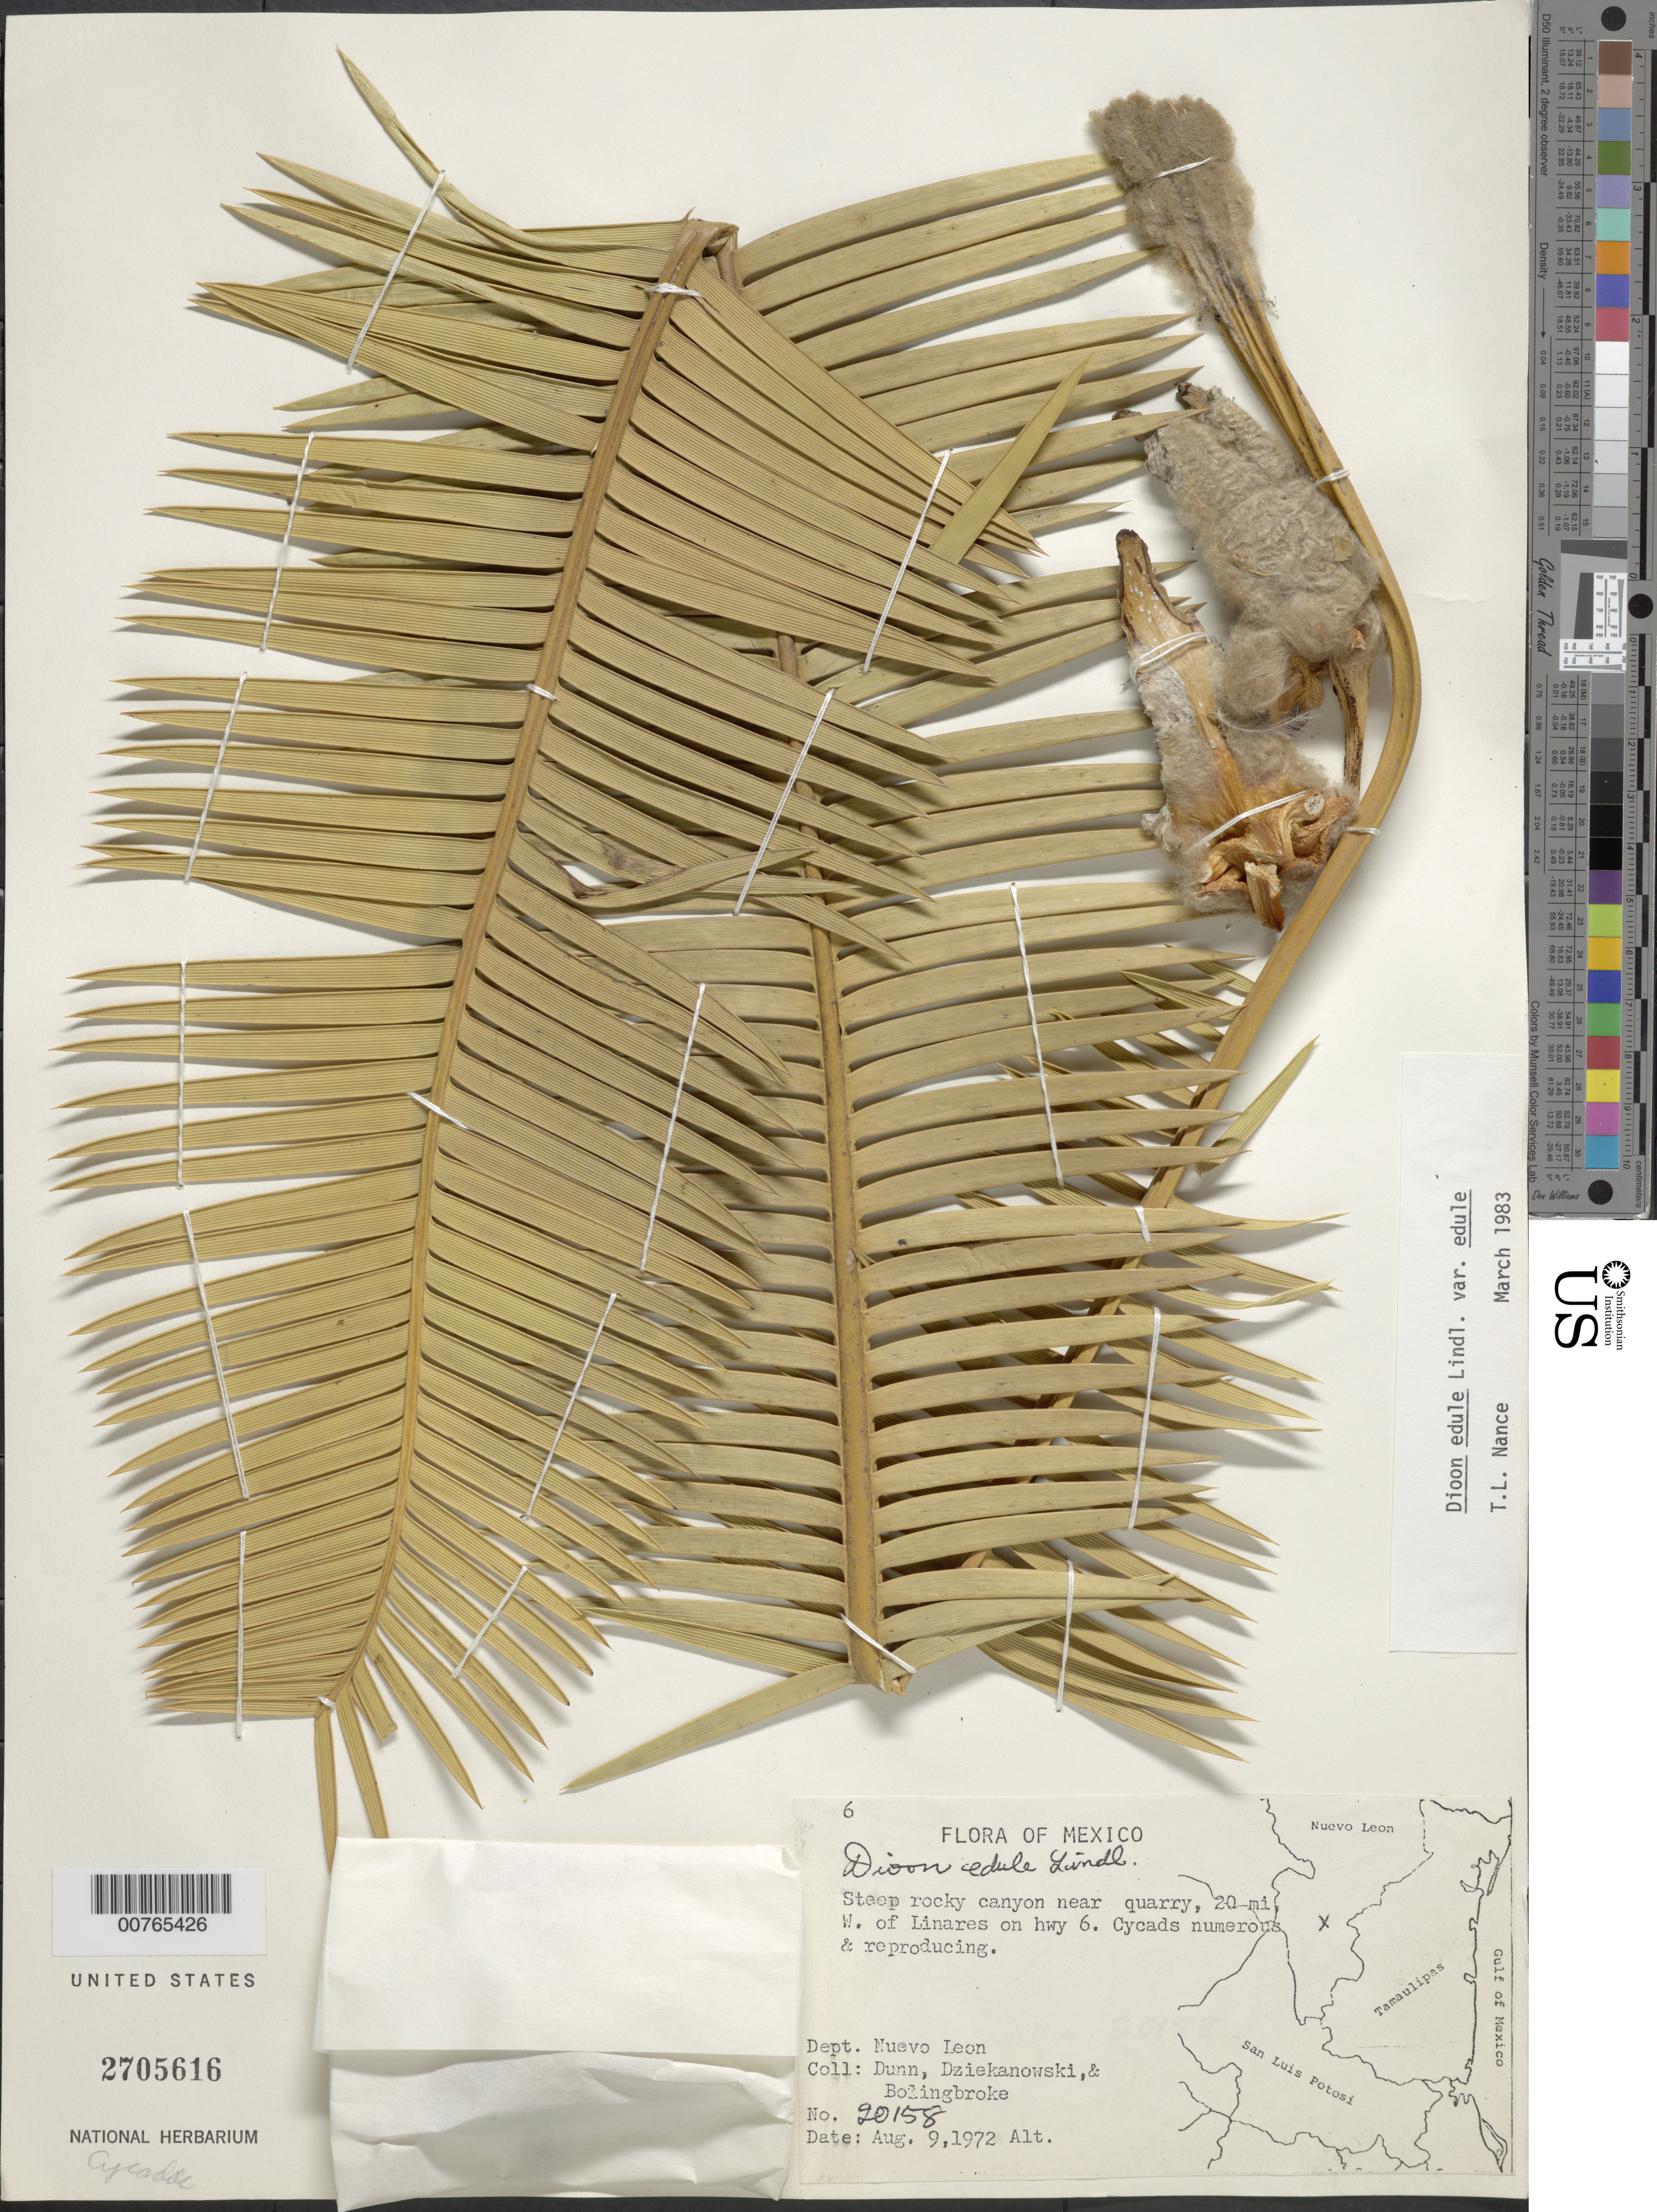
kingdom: Plantae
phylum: Tracheophyta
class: Cycadopsida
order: Cycadales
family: Zamiaceae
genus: Dioon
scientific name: Dioon edule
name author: Lindl.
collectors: -- Dunn, -. Dziekanowski & -. Bolingbroke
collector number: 20158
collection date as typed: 09 Aug 1972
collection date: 1972-08-09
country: Mexico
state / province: Nuevo León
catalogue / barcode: US 2705616